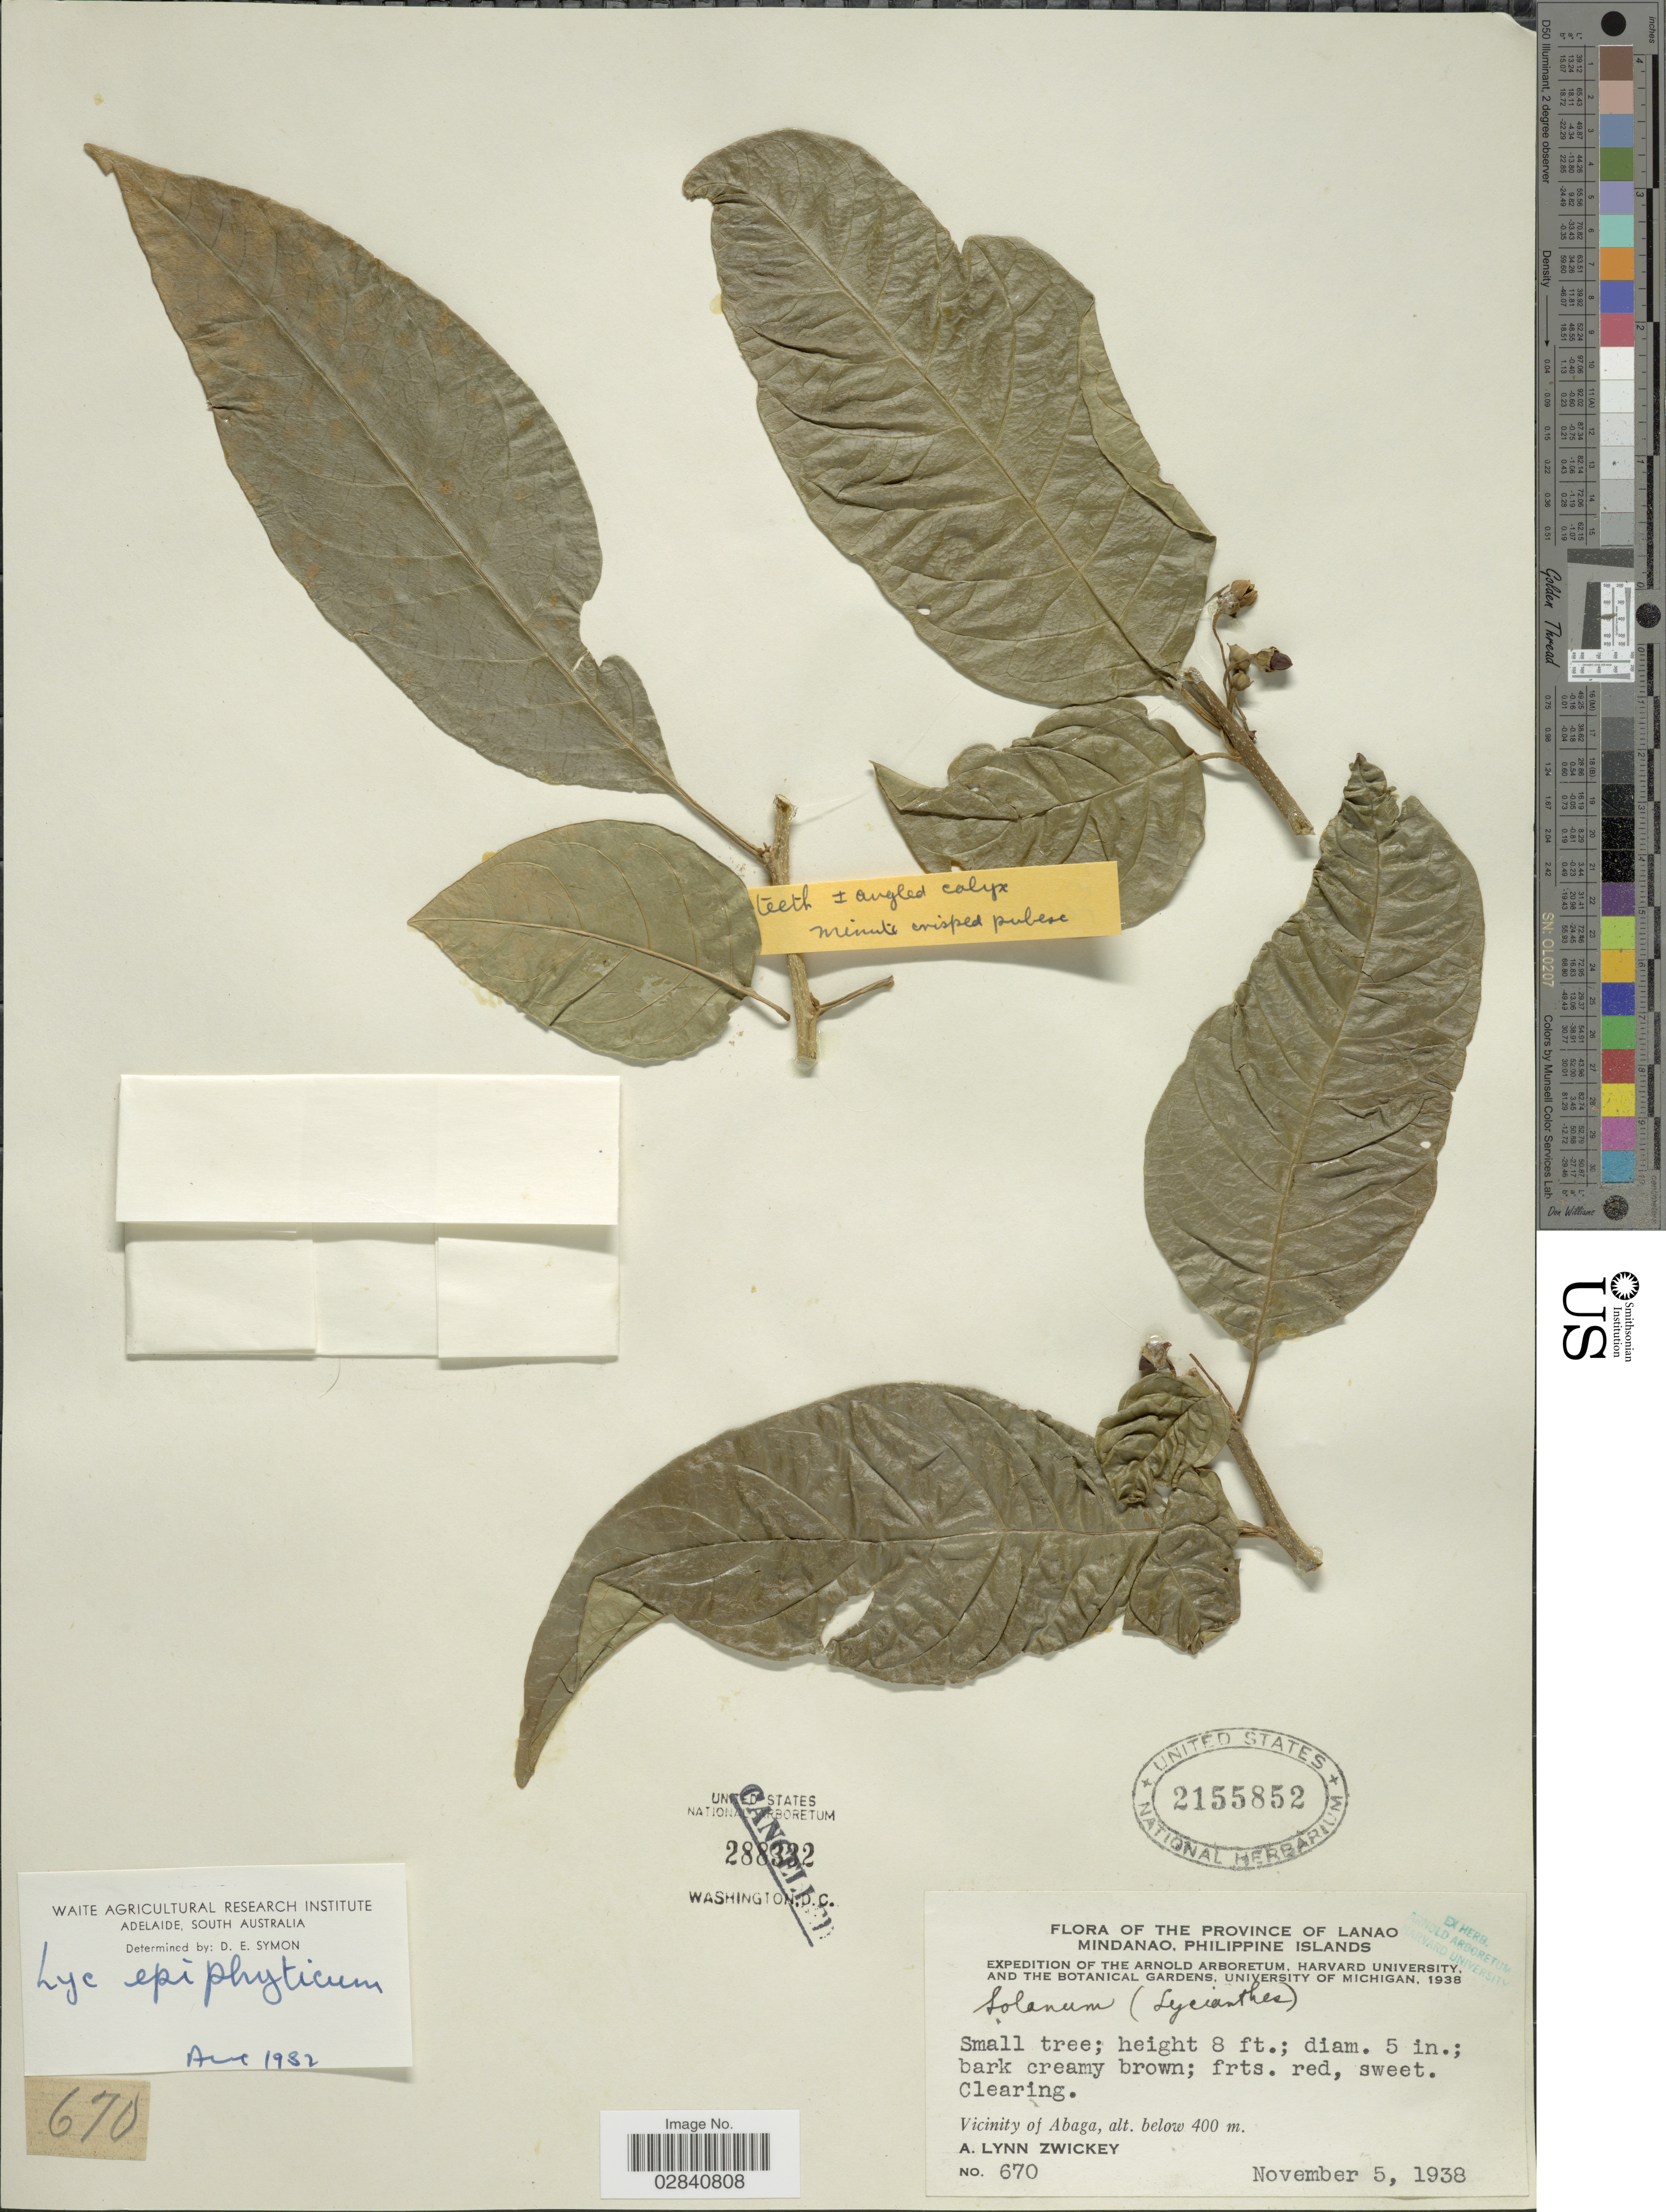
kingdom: Plantae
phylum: Tracheophyta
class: Magnoliopsida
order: Solanales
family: Solanaceae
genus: Lycianthes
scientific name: Lycianthes parasitica subsp. epiphytica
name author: (Merr.) Bitter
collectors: A. Zwickey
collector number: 670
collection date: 1938-11-05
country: Philippines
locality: Province of Lanao Mindanao, Philippine Islands. Vicinity of Abaga.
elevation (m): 400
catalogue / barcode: US 2155852